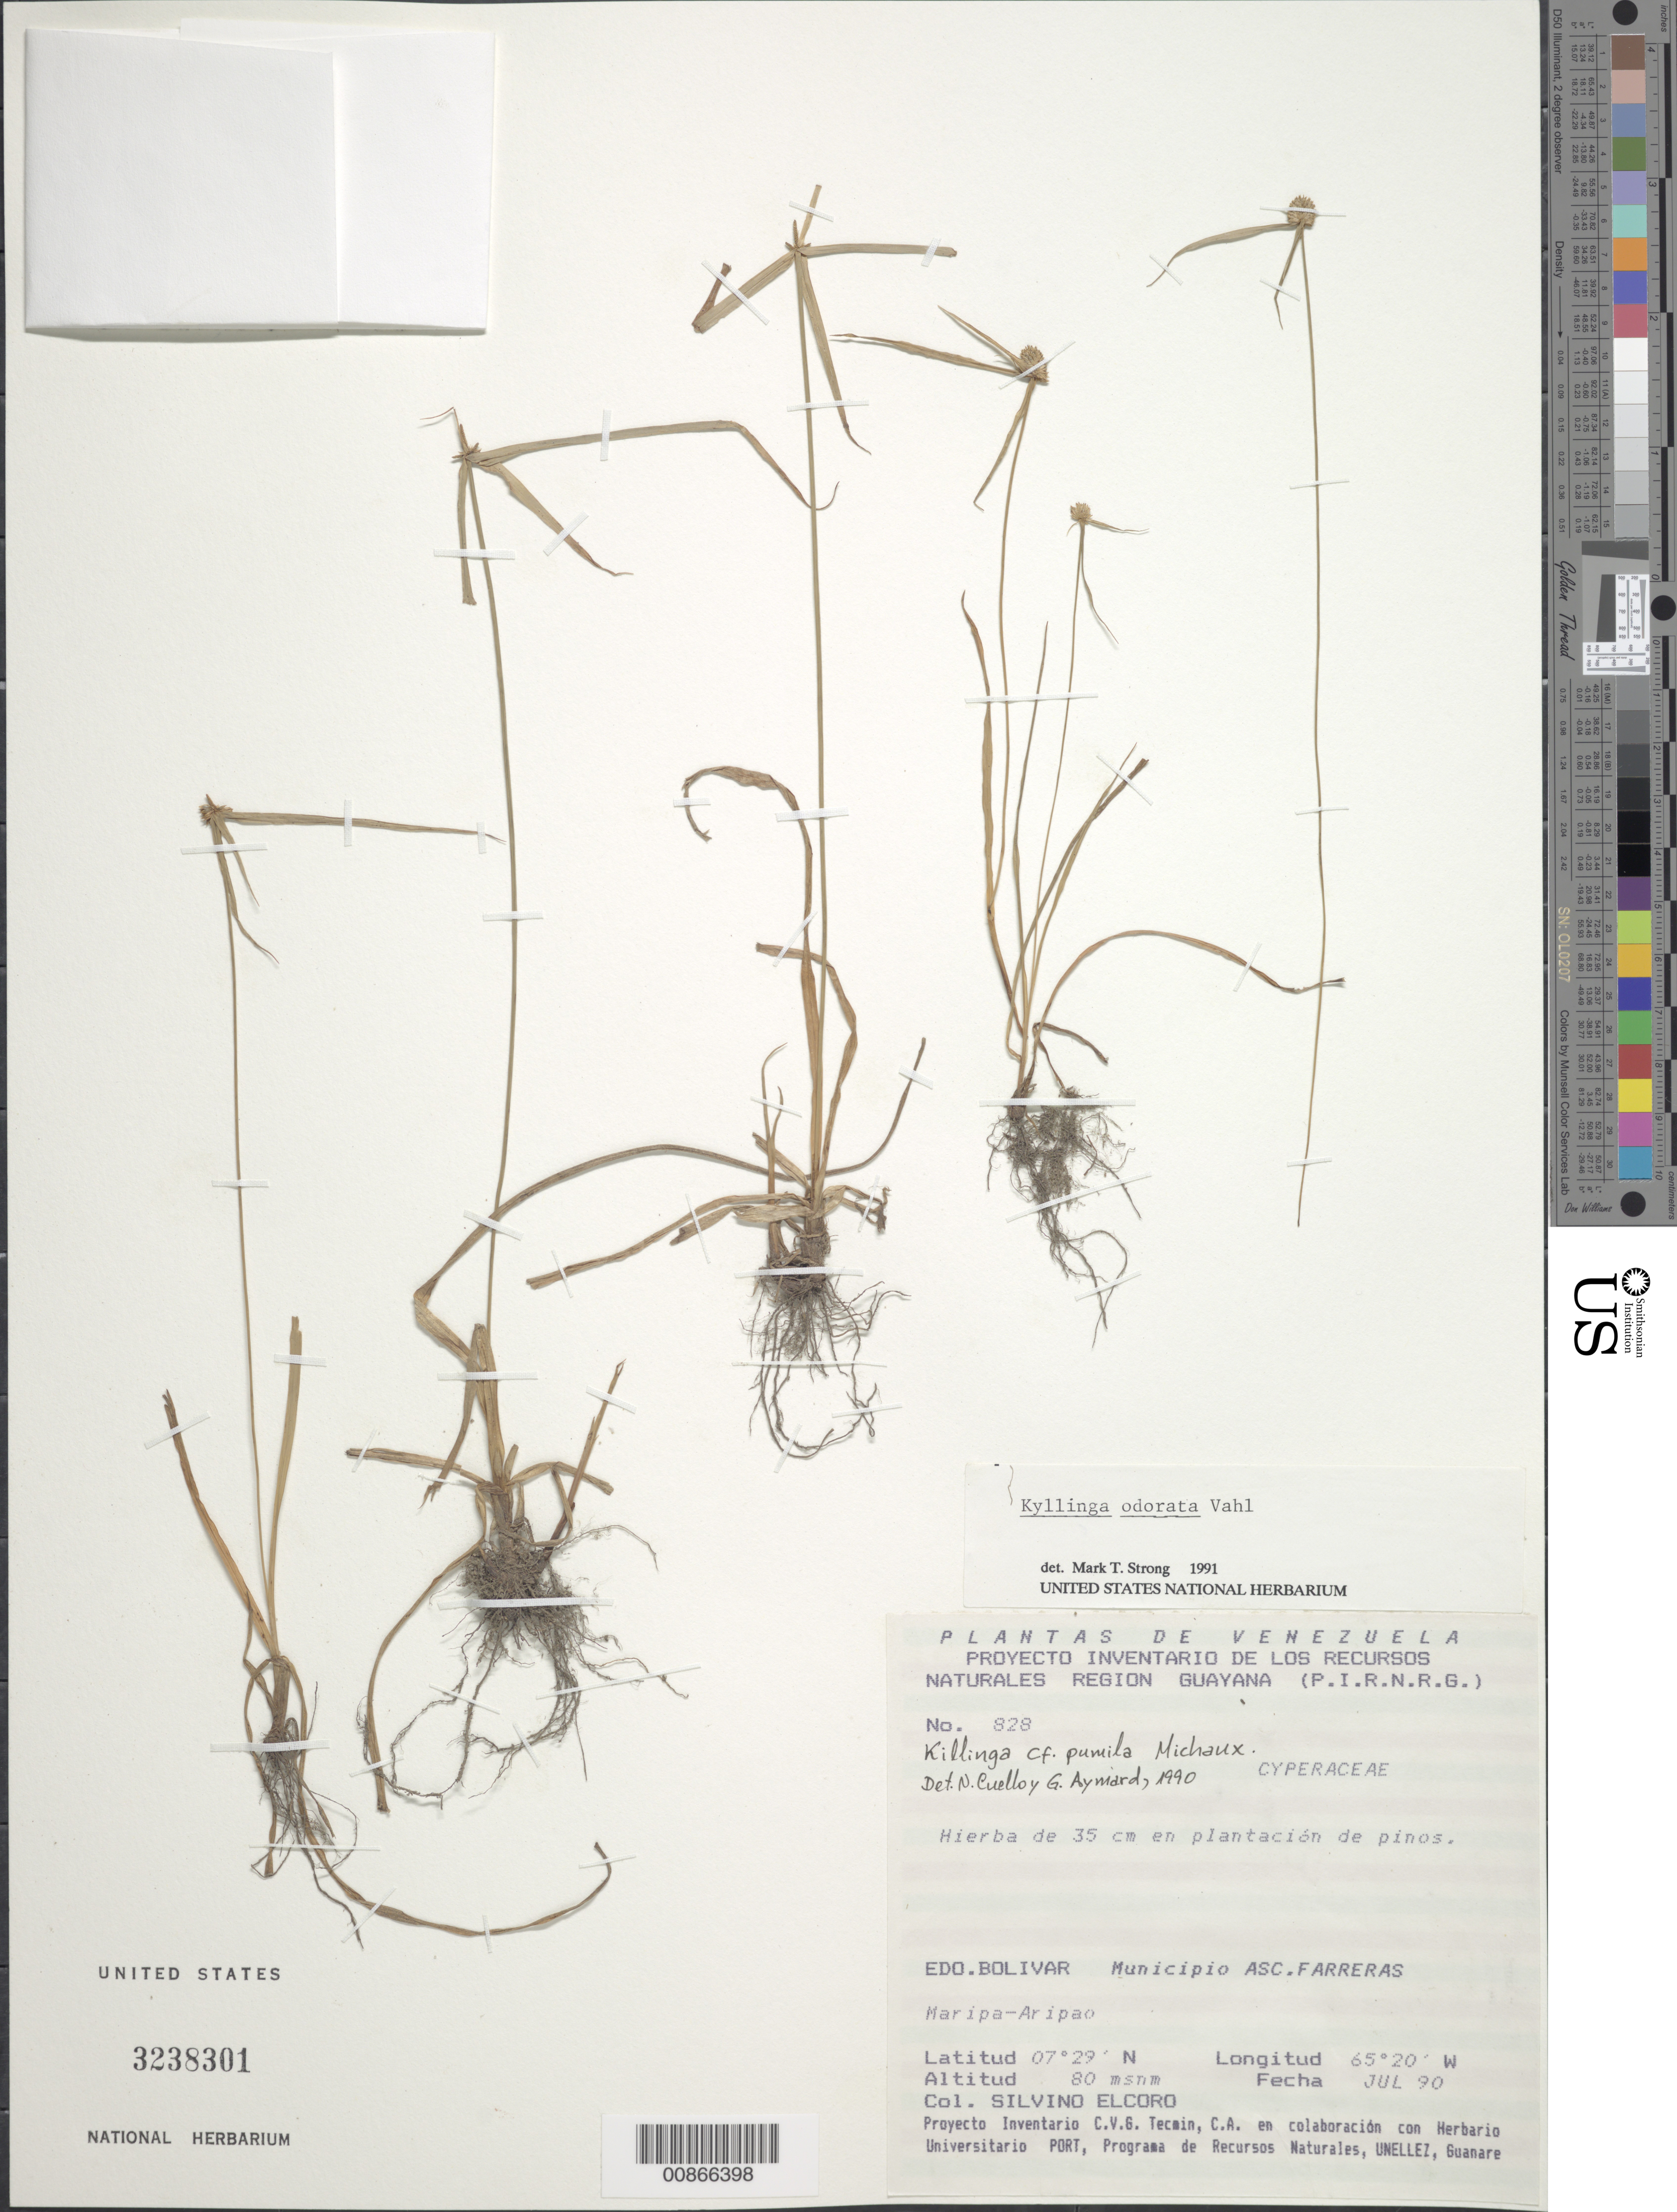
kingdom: Plantae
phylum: Tracheophyta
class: Liliopsida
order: Poales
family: Cyperaceae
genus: Cyperus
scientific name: Cyperus hortensis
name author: (Salzm. ex Steud.) Dorr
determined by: Strong, Mark T., (BOT), Smithsonian Institution - National Museum of Natural History (UNITED STATES)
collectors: S. Elcoro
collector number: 828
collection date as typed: Jul-90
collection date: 1990-07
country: Venezuela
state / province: Bolívar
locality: Mun. Asc. Farreras, Maripa-Aripao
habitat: Plantacioin de pinos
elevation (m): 80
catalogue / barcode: US 3238301